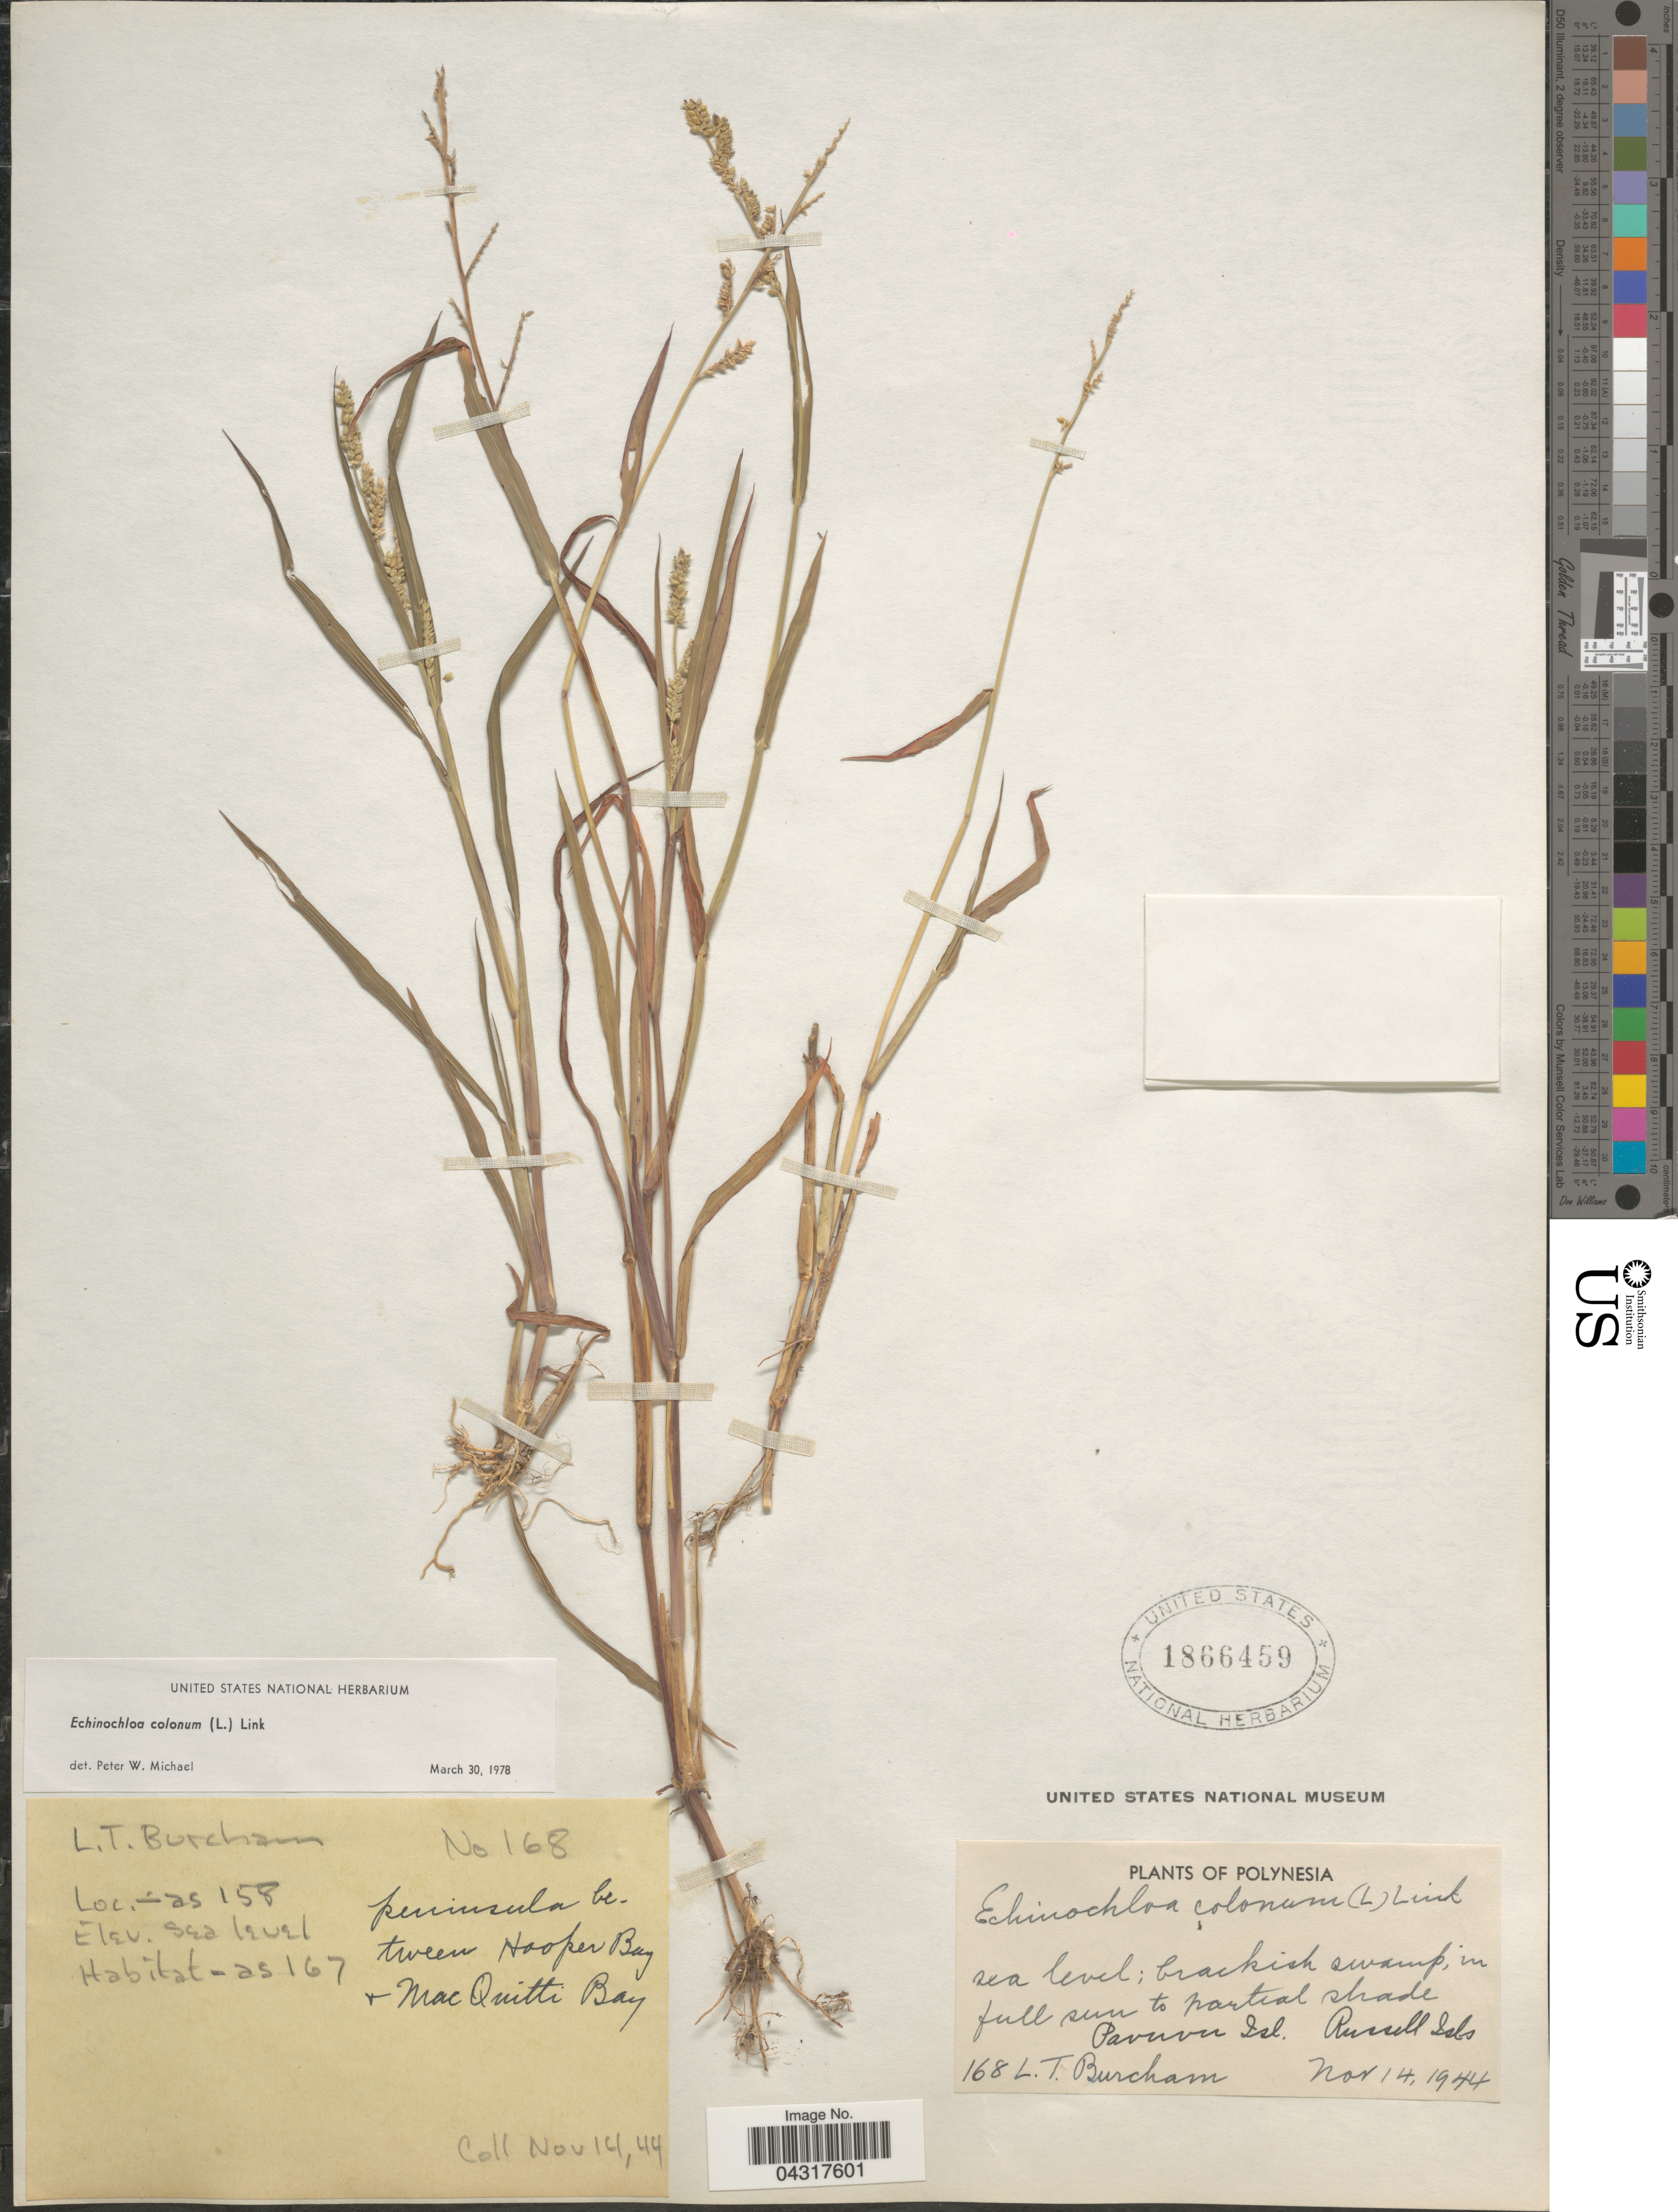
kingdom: Plantae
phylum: Tracheophyta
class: Liliopsida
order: Poales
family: Poaceae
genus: Echinochloa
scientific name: Echinochloa colona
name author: (L.) Link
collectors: L. Burcham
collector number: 168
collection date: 1944-11-14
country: Solomon Islands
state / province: Solomon Islands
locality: Peninsula between Hooper Bay + Mac Quitti Bay. Polynesia. Pavuvu Isl. Russell Isls.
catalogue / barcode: US 1866459